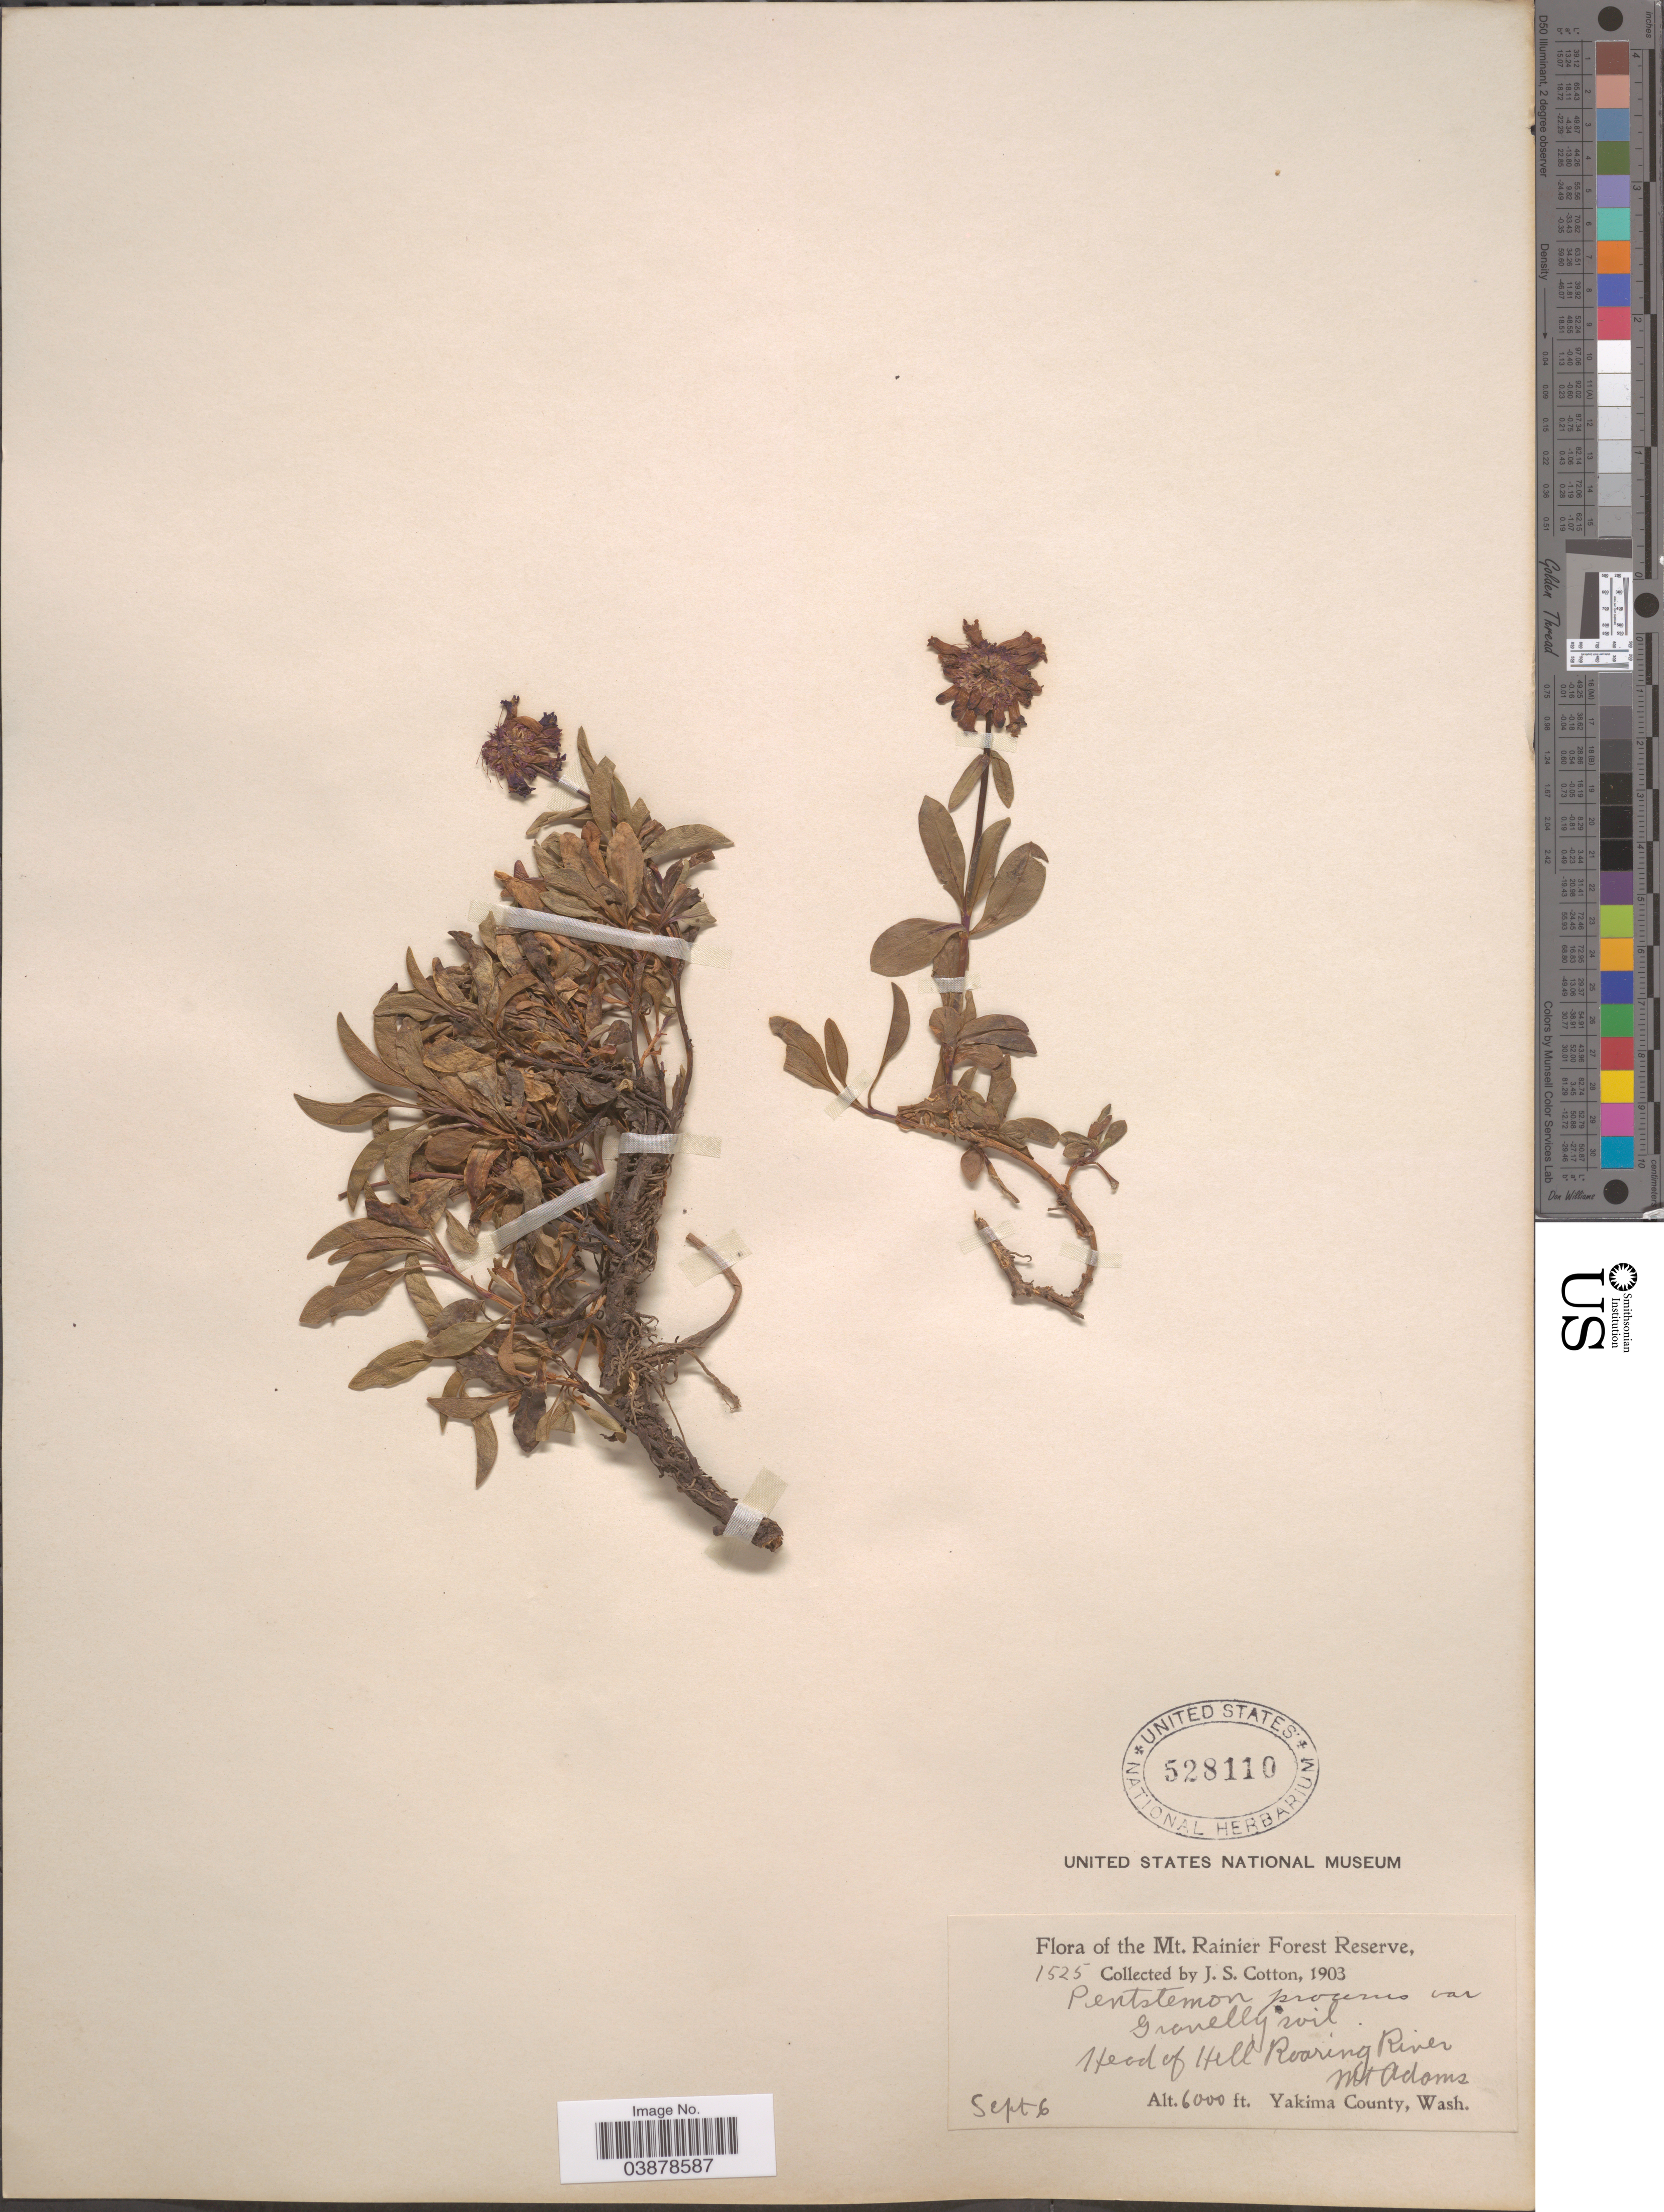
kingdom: Plantae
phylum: Tracheophyta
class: Magnoliopsida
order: Lamiales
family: Plantaginaceae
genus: Penstemon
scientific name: Penstemon tolmiei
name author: Hook.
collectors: J. S. Cotton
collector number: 1525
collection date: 1903-09-06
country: United States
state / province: Washington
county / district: Yakima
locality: The Mt. Rainier Forest Reserve. Head of Hell Roaring River. Mt Adams. Yakima County.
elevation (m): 1829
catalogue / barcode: US 528110